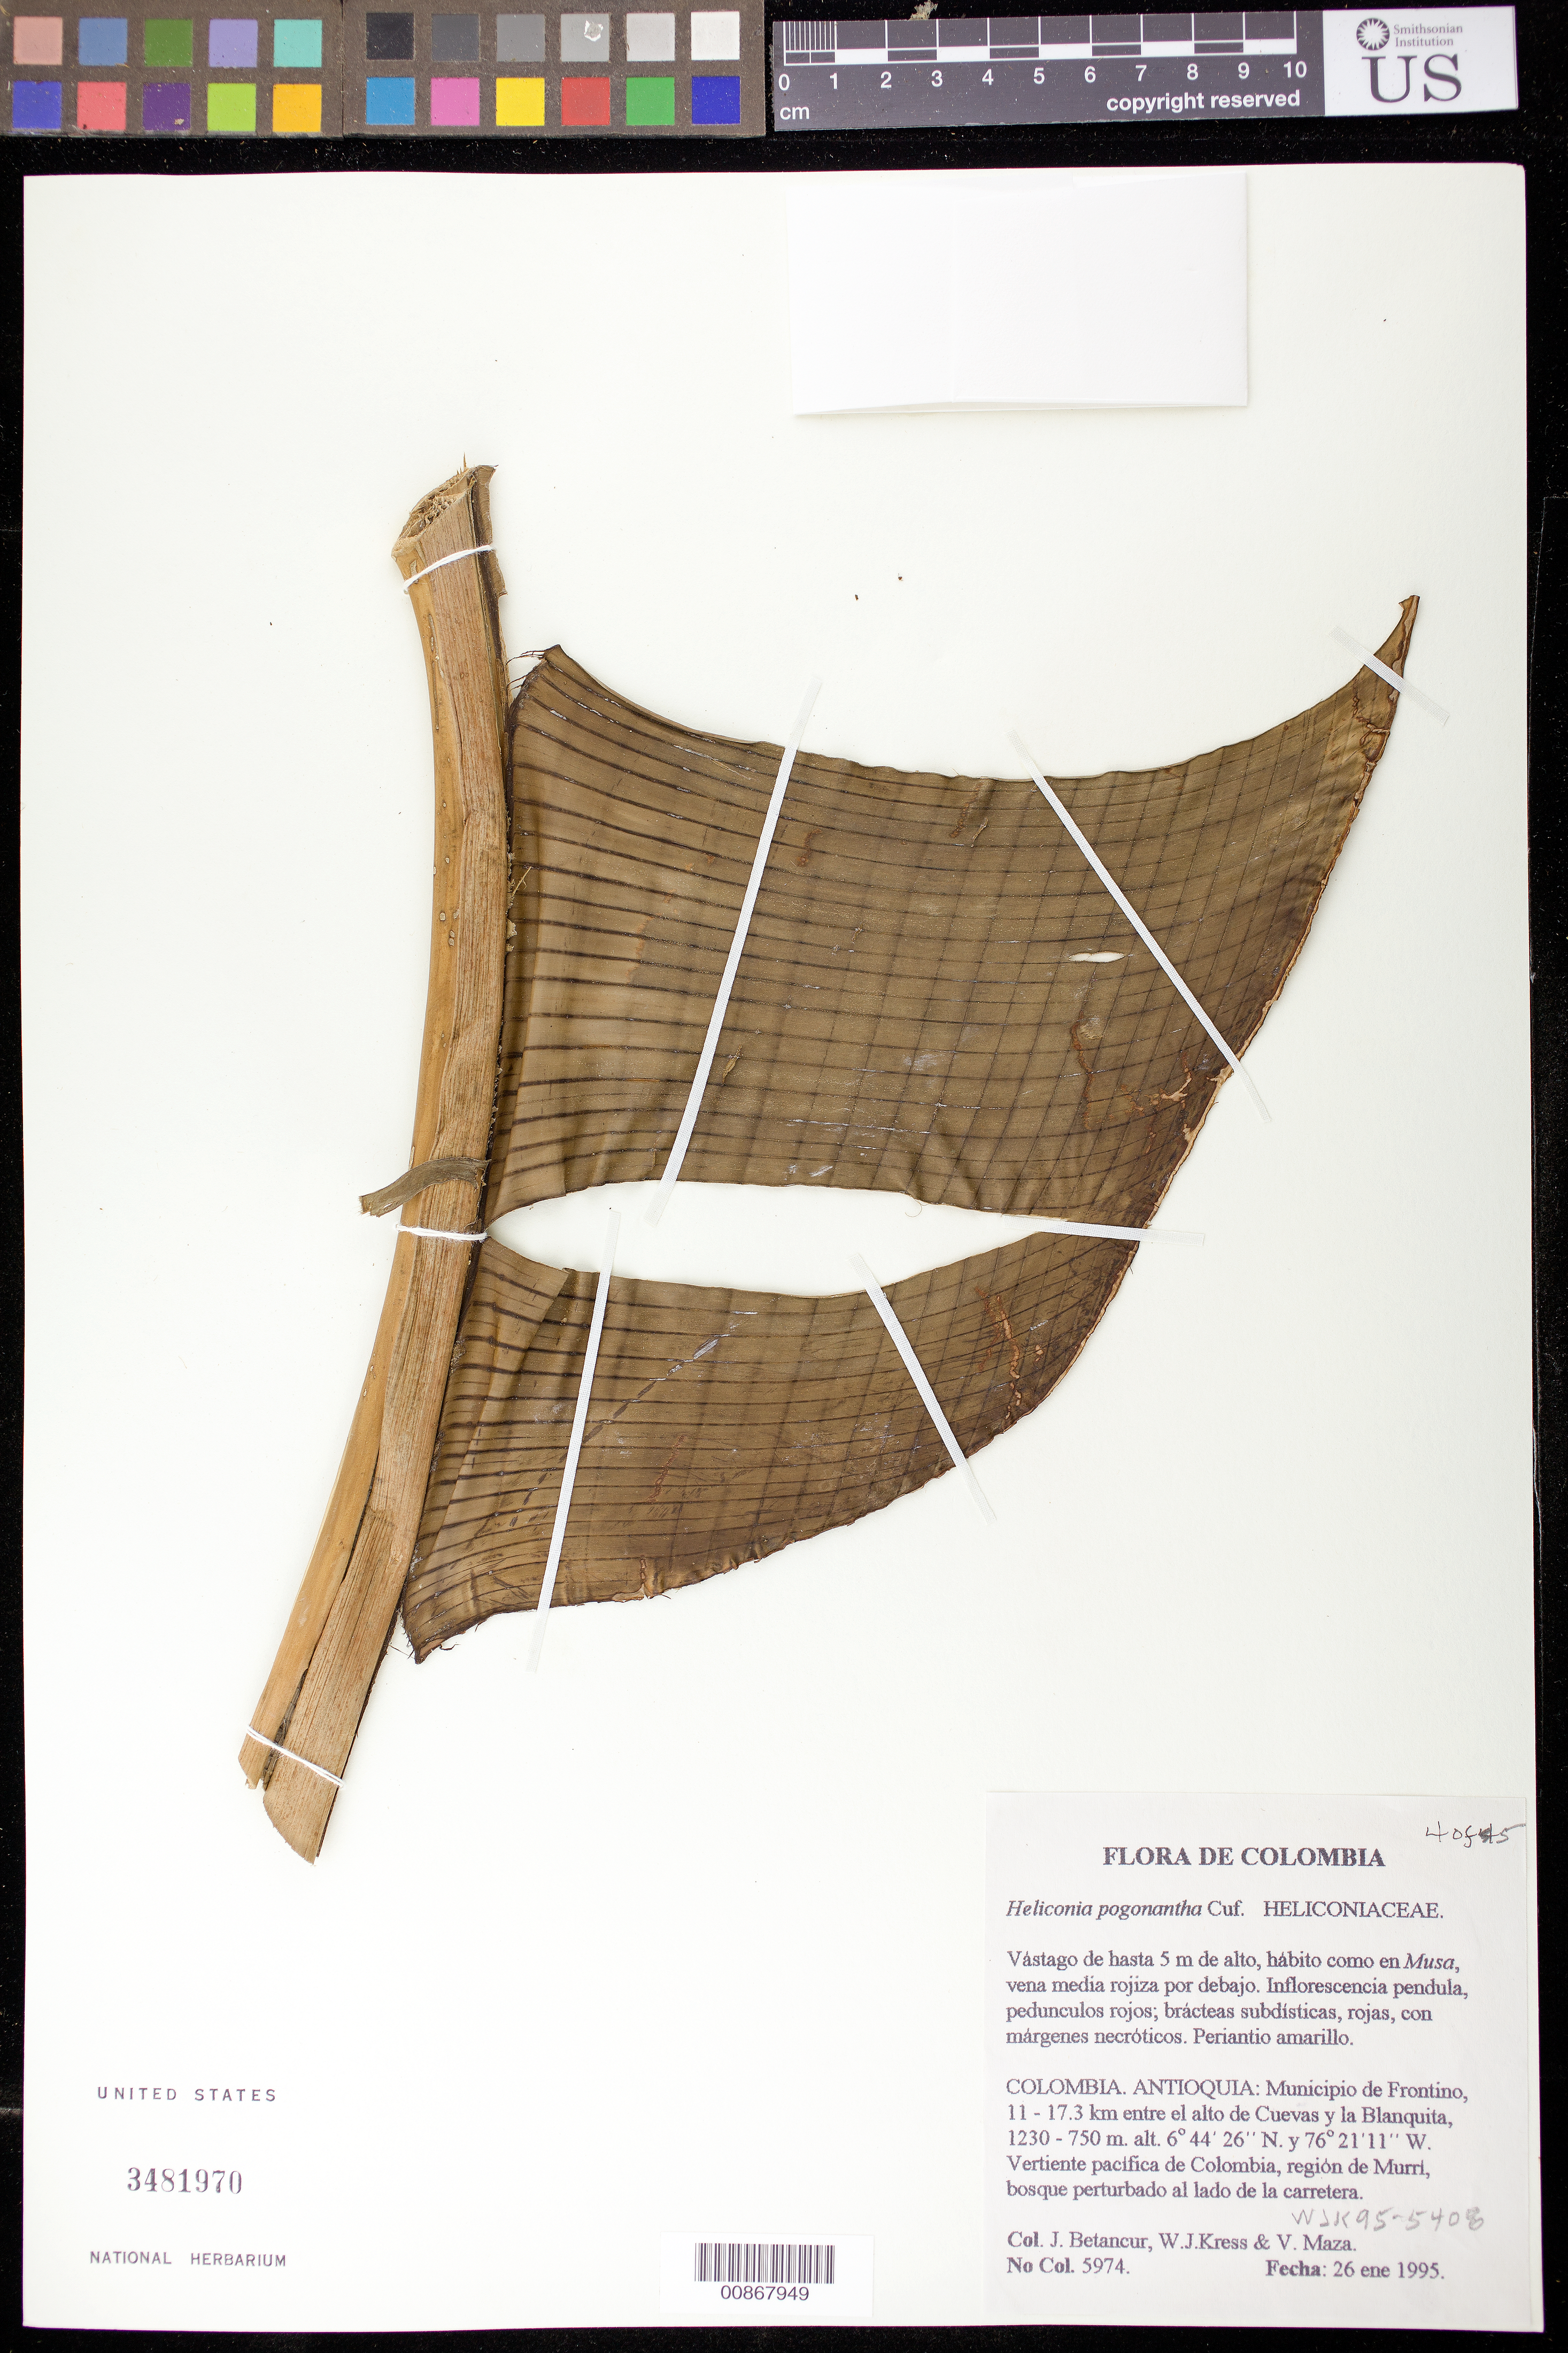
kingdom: Plantae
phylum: Tracheophyta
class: Liliopsida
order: Zingiberales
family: Heliconiaceae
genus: Heliconia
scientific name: Heliconia pogonantha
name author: Cufod.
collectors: J. C. Betancur, W. J. Kress & V. Maza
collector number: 5974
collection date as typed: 26 Jan 1995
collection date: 1995-01-26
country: Colombia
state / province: Antioquia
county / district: Frontino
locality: Road between Nutibara and La Blanquita, 29 km from Nutibara.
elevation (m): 925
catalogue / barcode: US 3481974